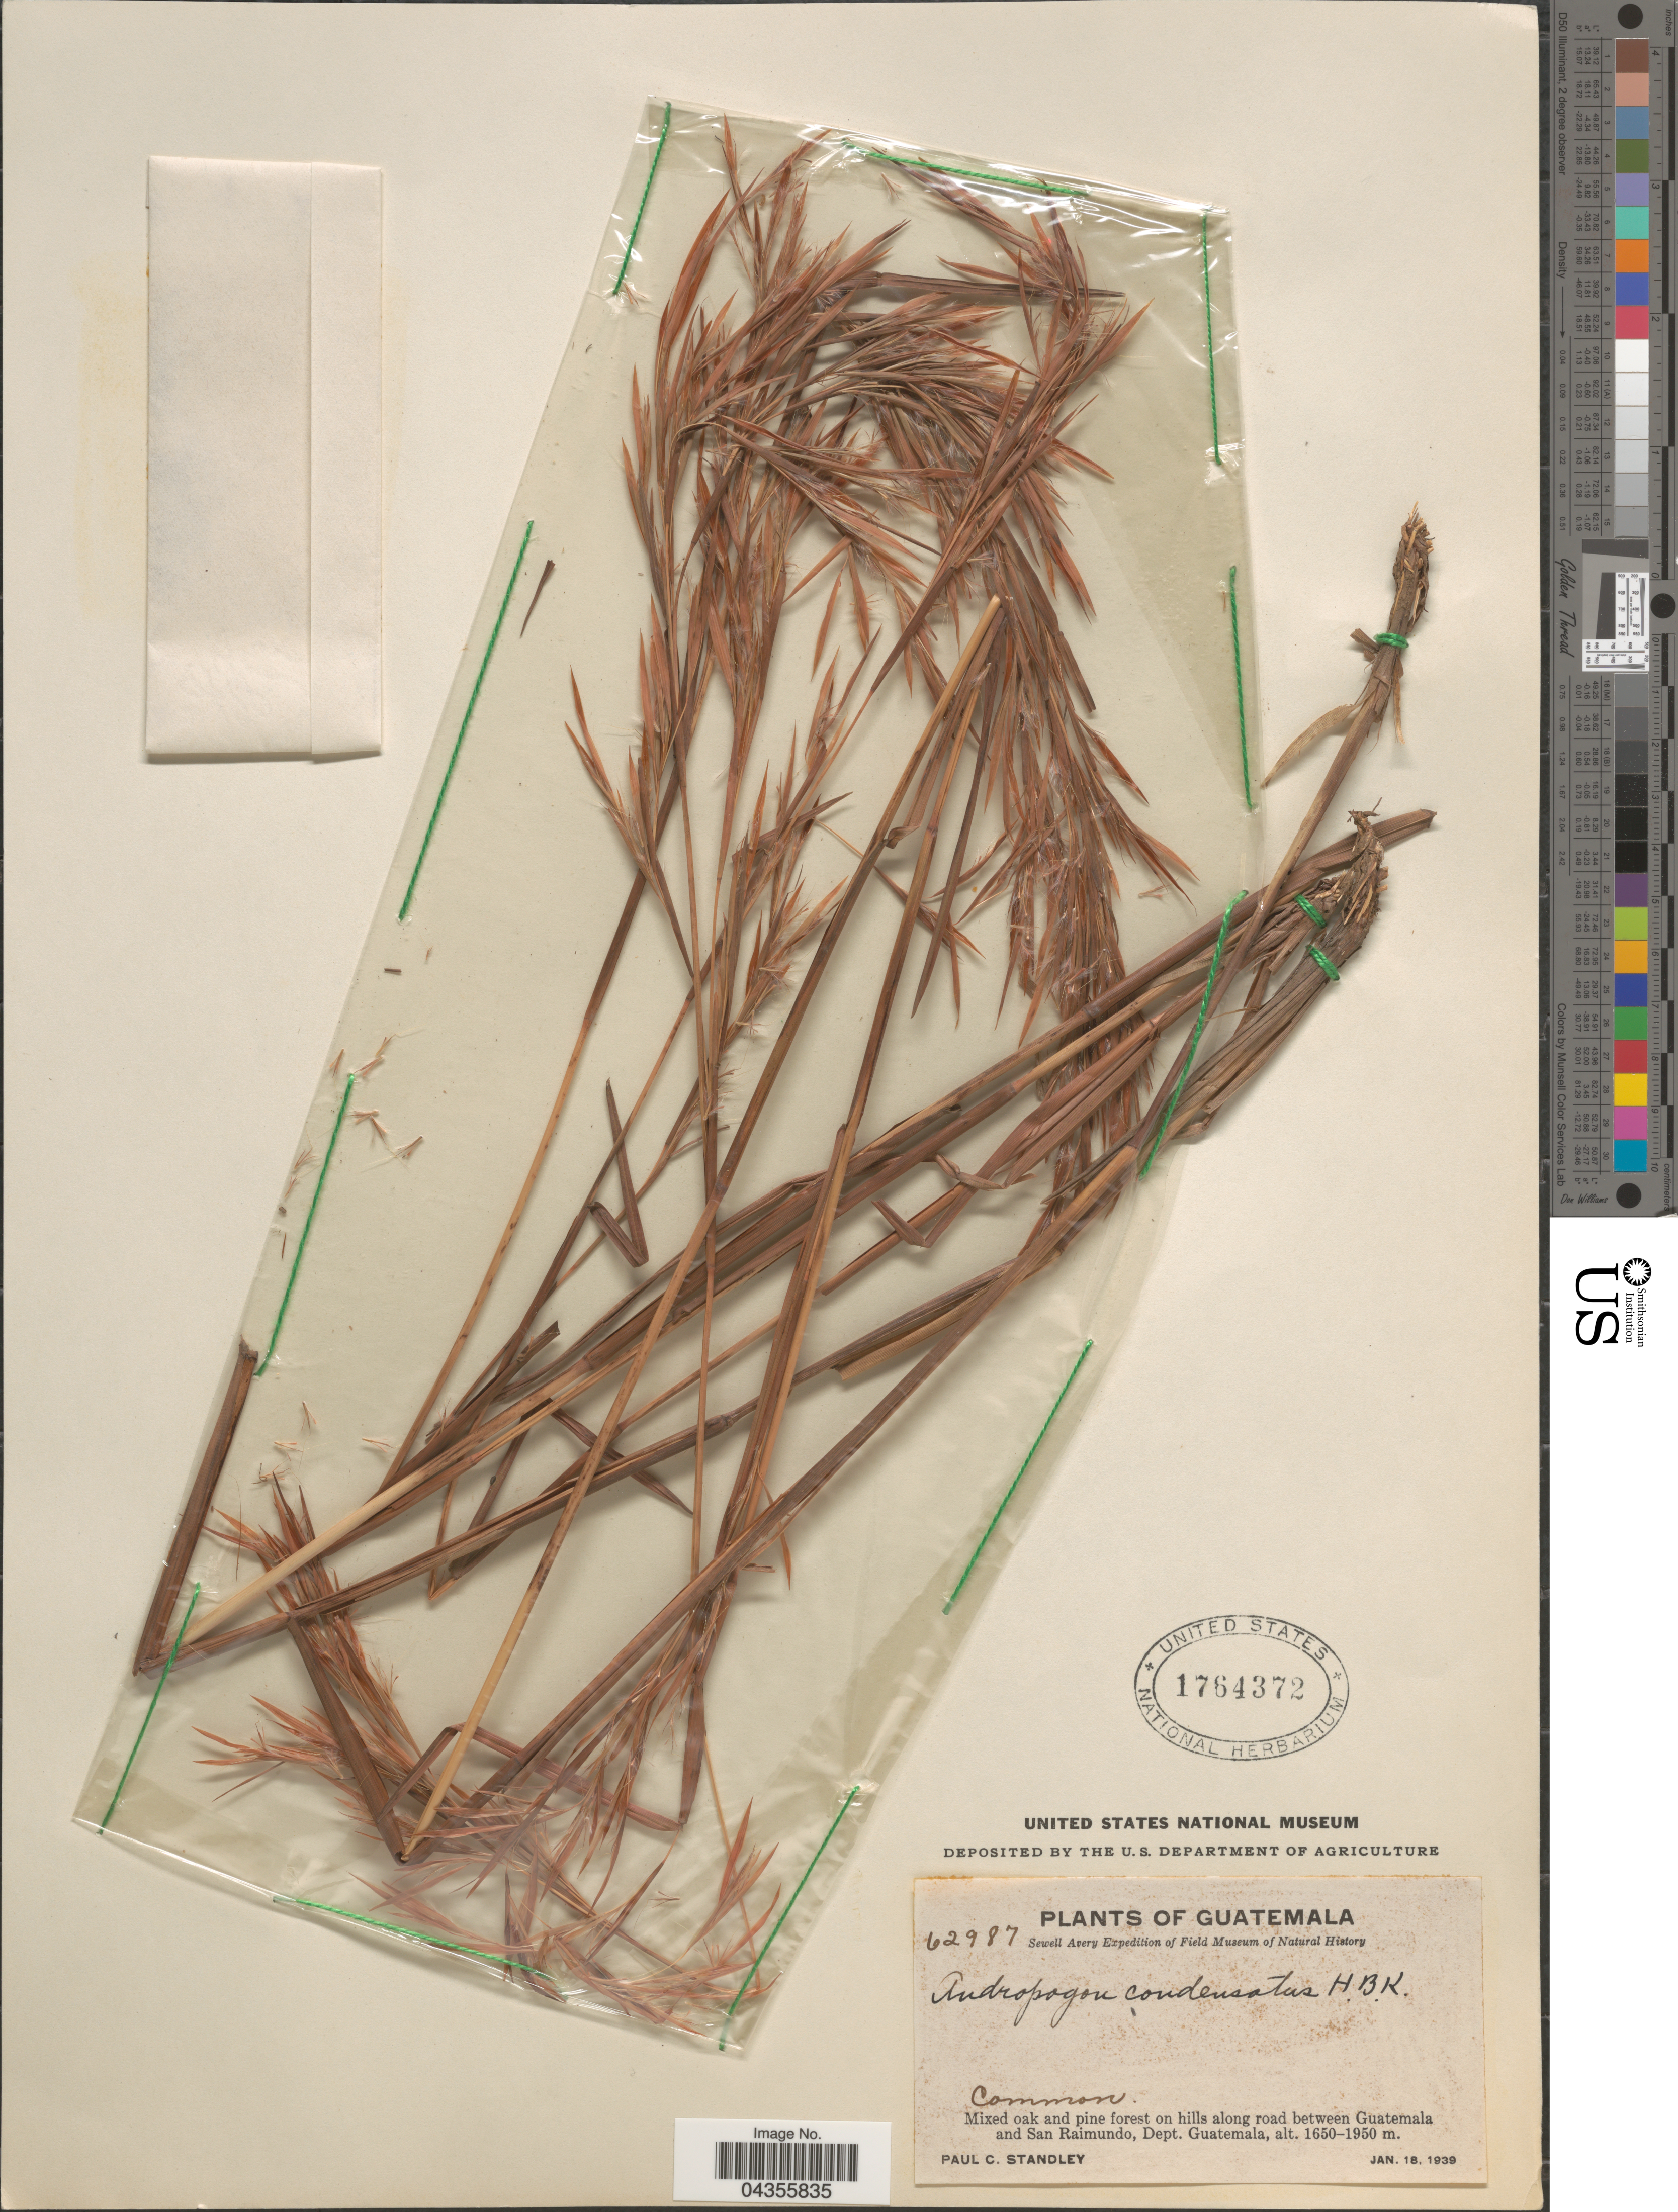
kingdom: Plantae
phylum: Tracheophyta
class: Liliopsida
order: Poales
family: Poaceae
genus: Schizachyrium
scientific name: Schizachyrium condensatum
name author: (Kunth) Nees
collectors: P. C. Standley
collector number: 62987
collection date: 1939-01-18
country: Guatemala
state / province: Guatemala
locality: Sewell Avery Expedition. Mixed oak and pine forest on hills along road between Guatemala and San Raimundo, Dept. Guatemala.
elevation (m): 1650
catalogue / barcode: US 1764372